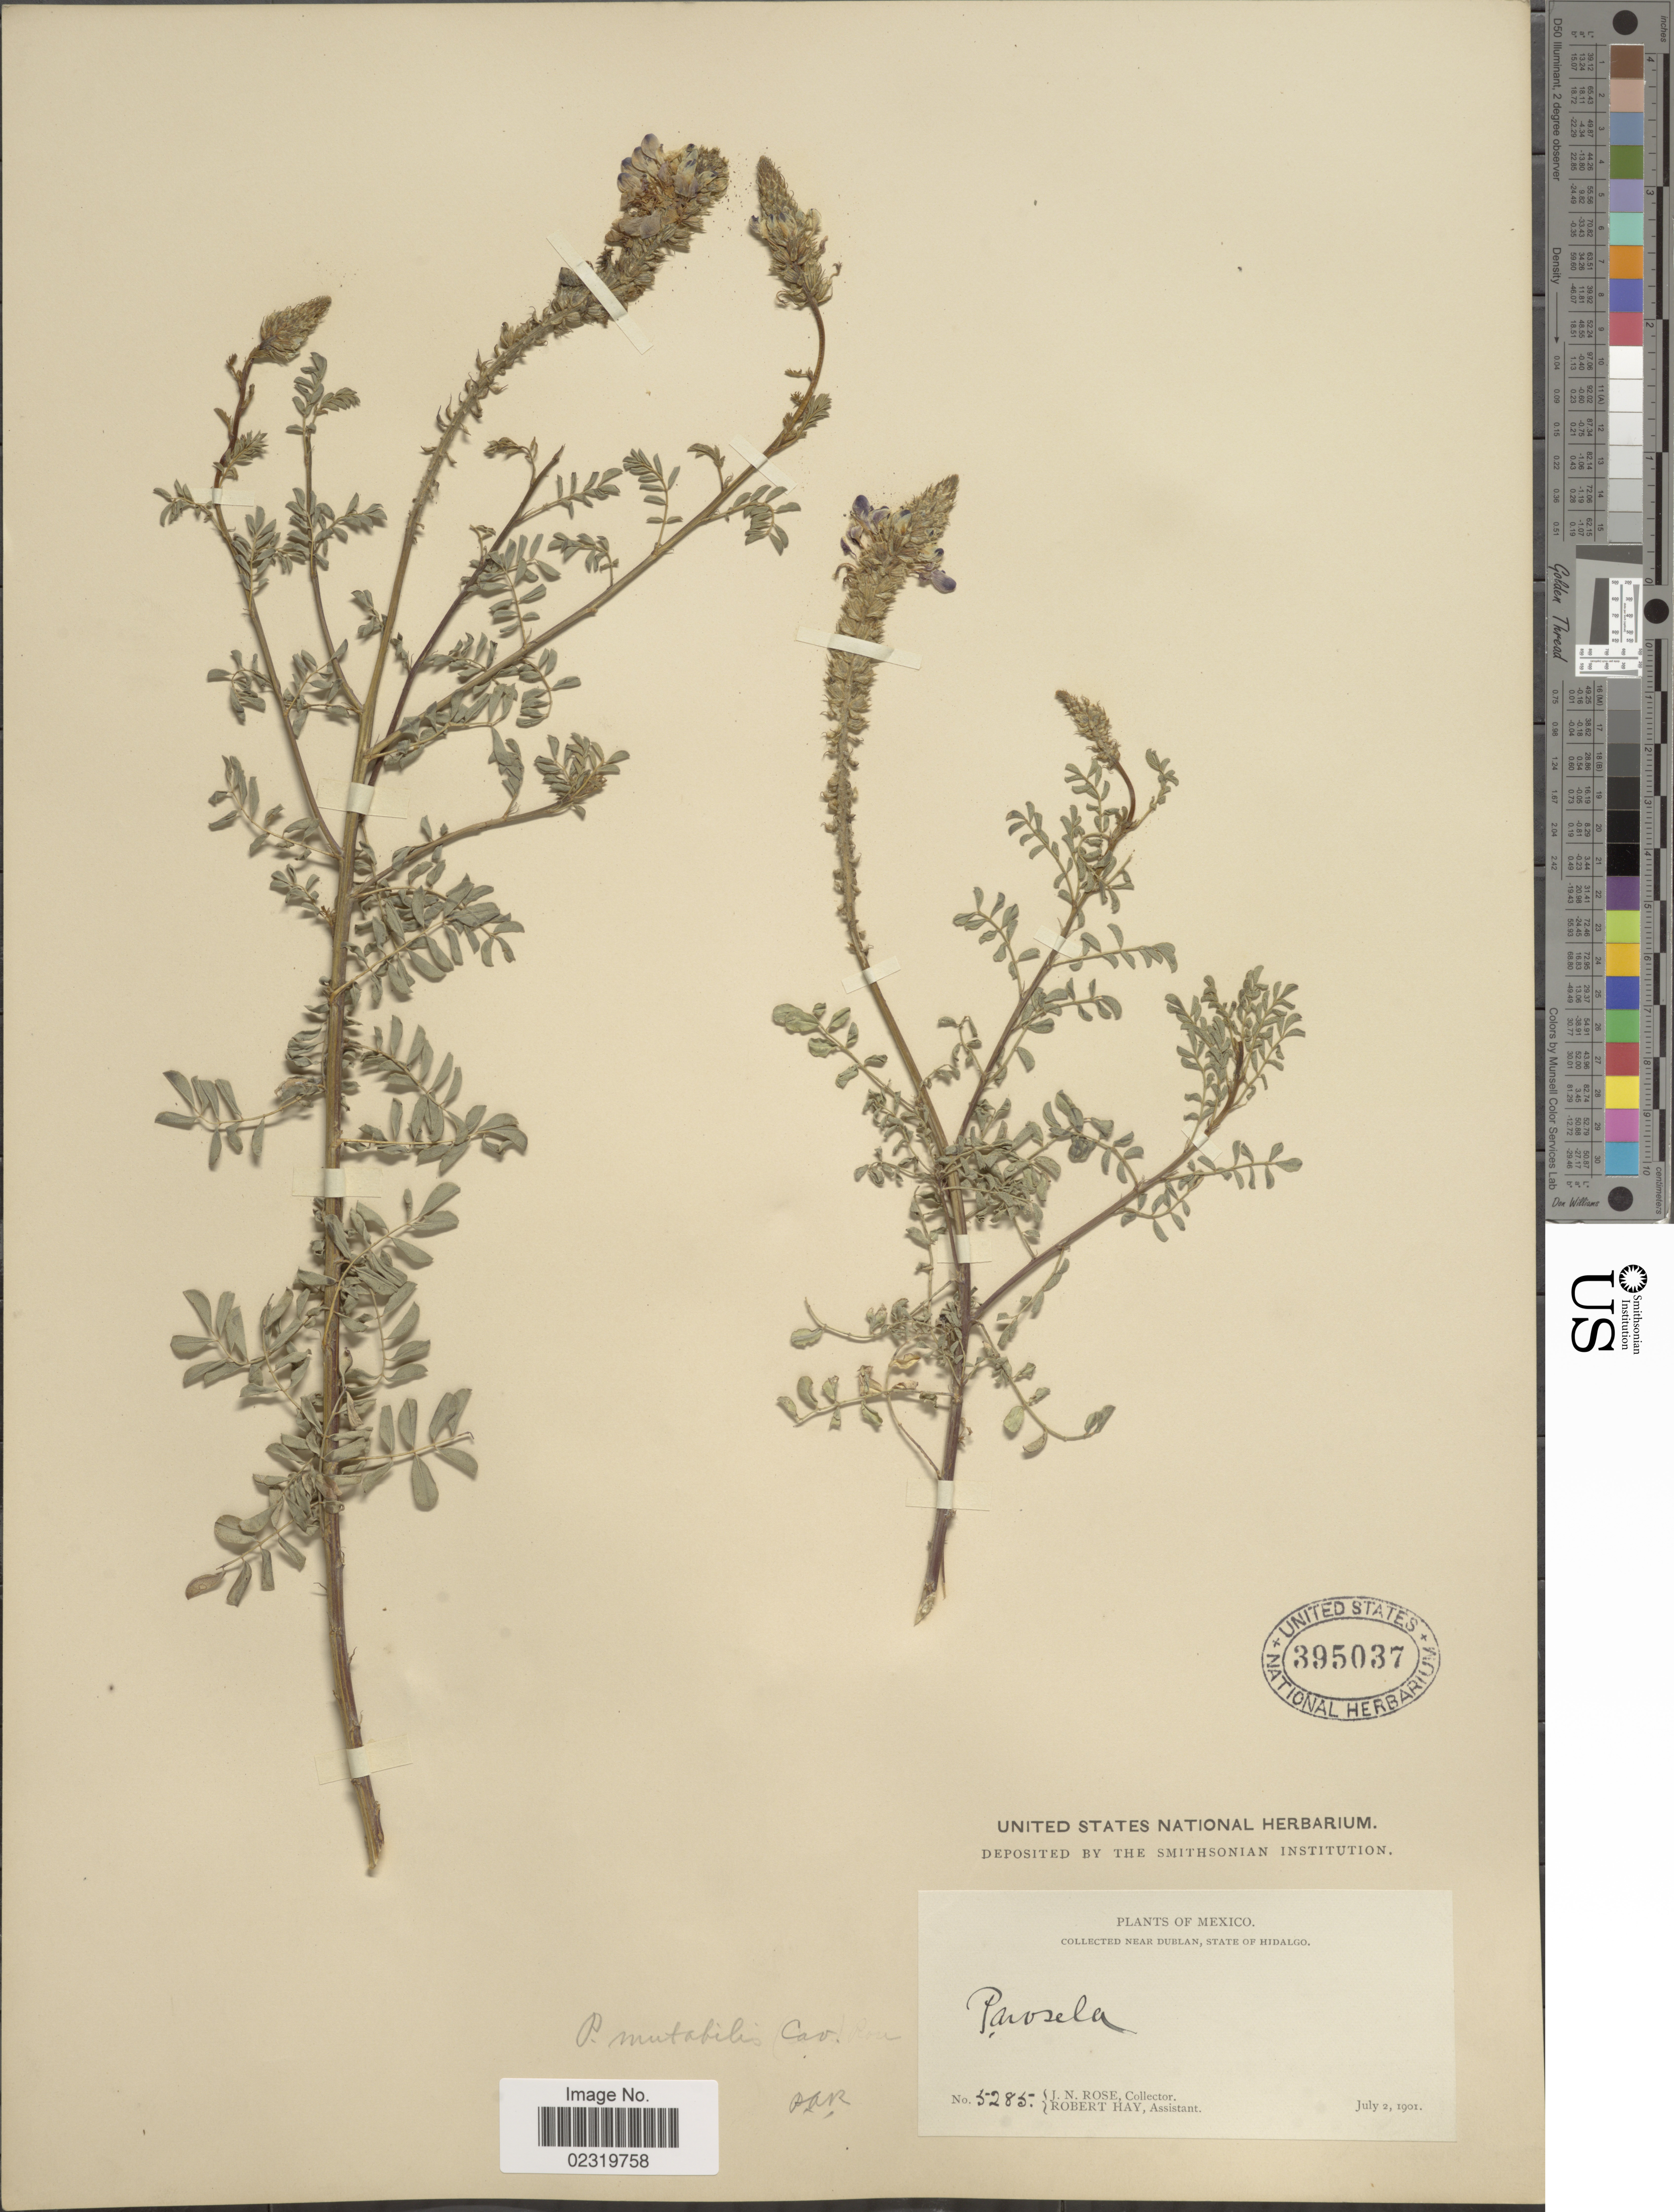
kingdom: Plantae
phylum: Tracheophyta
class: Magnoliopsida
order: Fabales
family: Fabaceae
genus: Dalea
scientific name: Dalea obovatifolia var. obovatifolia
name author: Ortega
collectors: J. N. Rose & R. Hay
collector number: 5285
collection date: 1901-07-02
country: Mexico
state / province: Hidalgo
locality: Near Dublan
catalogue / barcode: US 395037